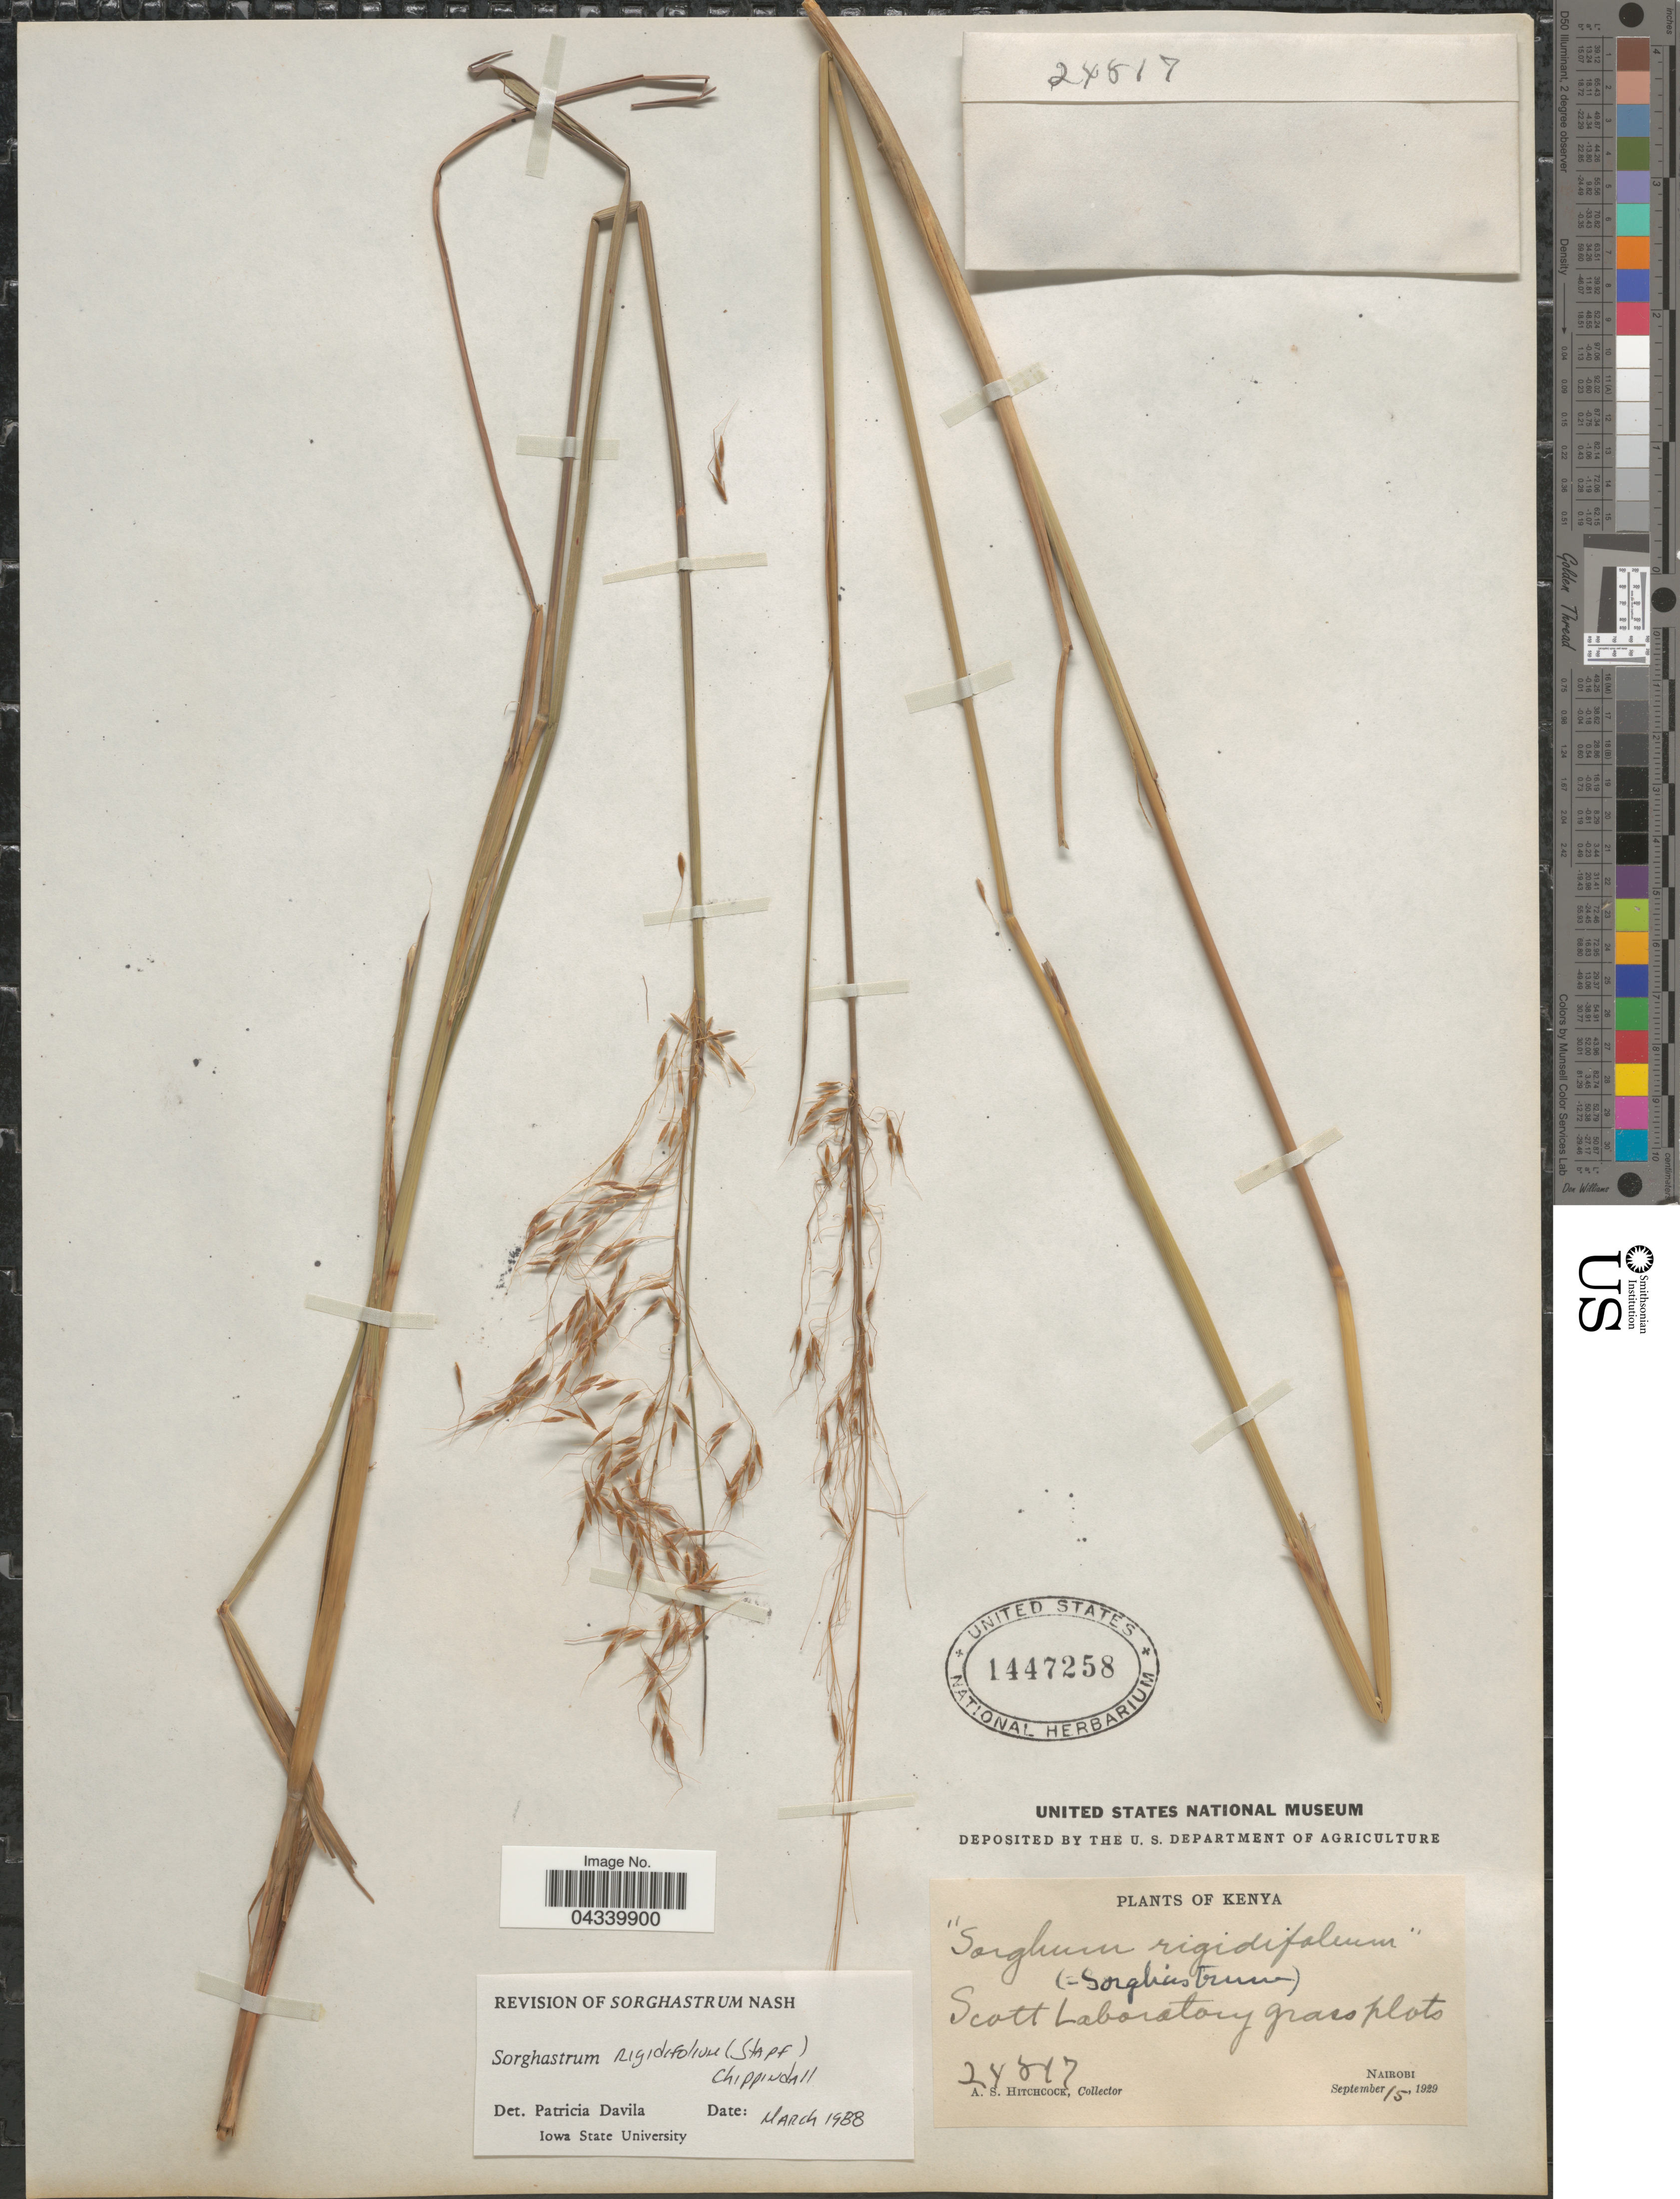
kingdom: Plantae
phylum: Tracheophyta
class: Liliopsida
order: Poales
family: Poaceae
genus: Sorghastrum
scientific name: Sorghastrum stipoides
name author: (Kunth) Nash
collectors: A. S. Hitchcock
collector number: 24817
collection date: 1929-09-15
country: Kenya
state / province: Nairobi Area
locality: Scott Laboratory grass plots. Nairobi.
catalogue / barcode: US 1447258